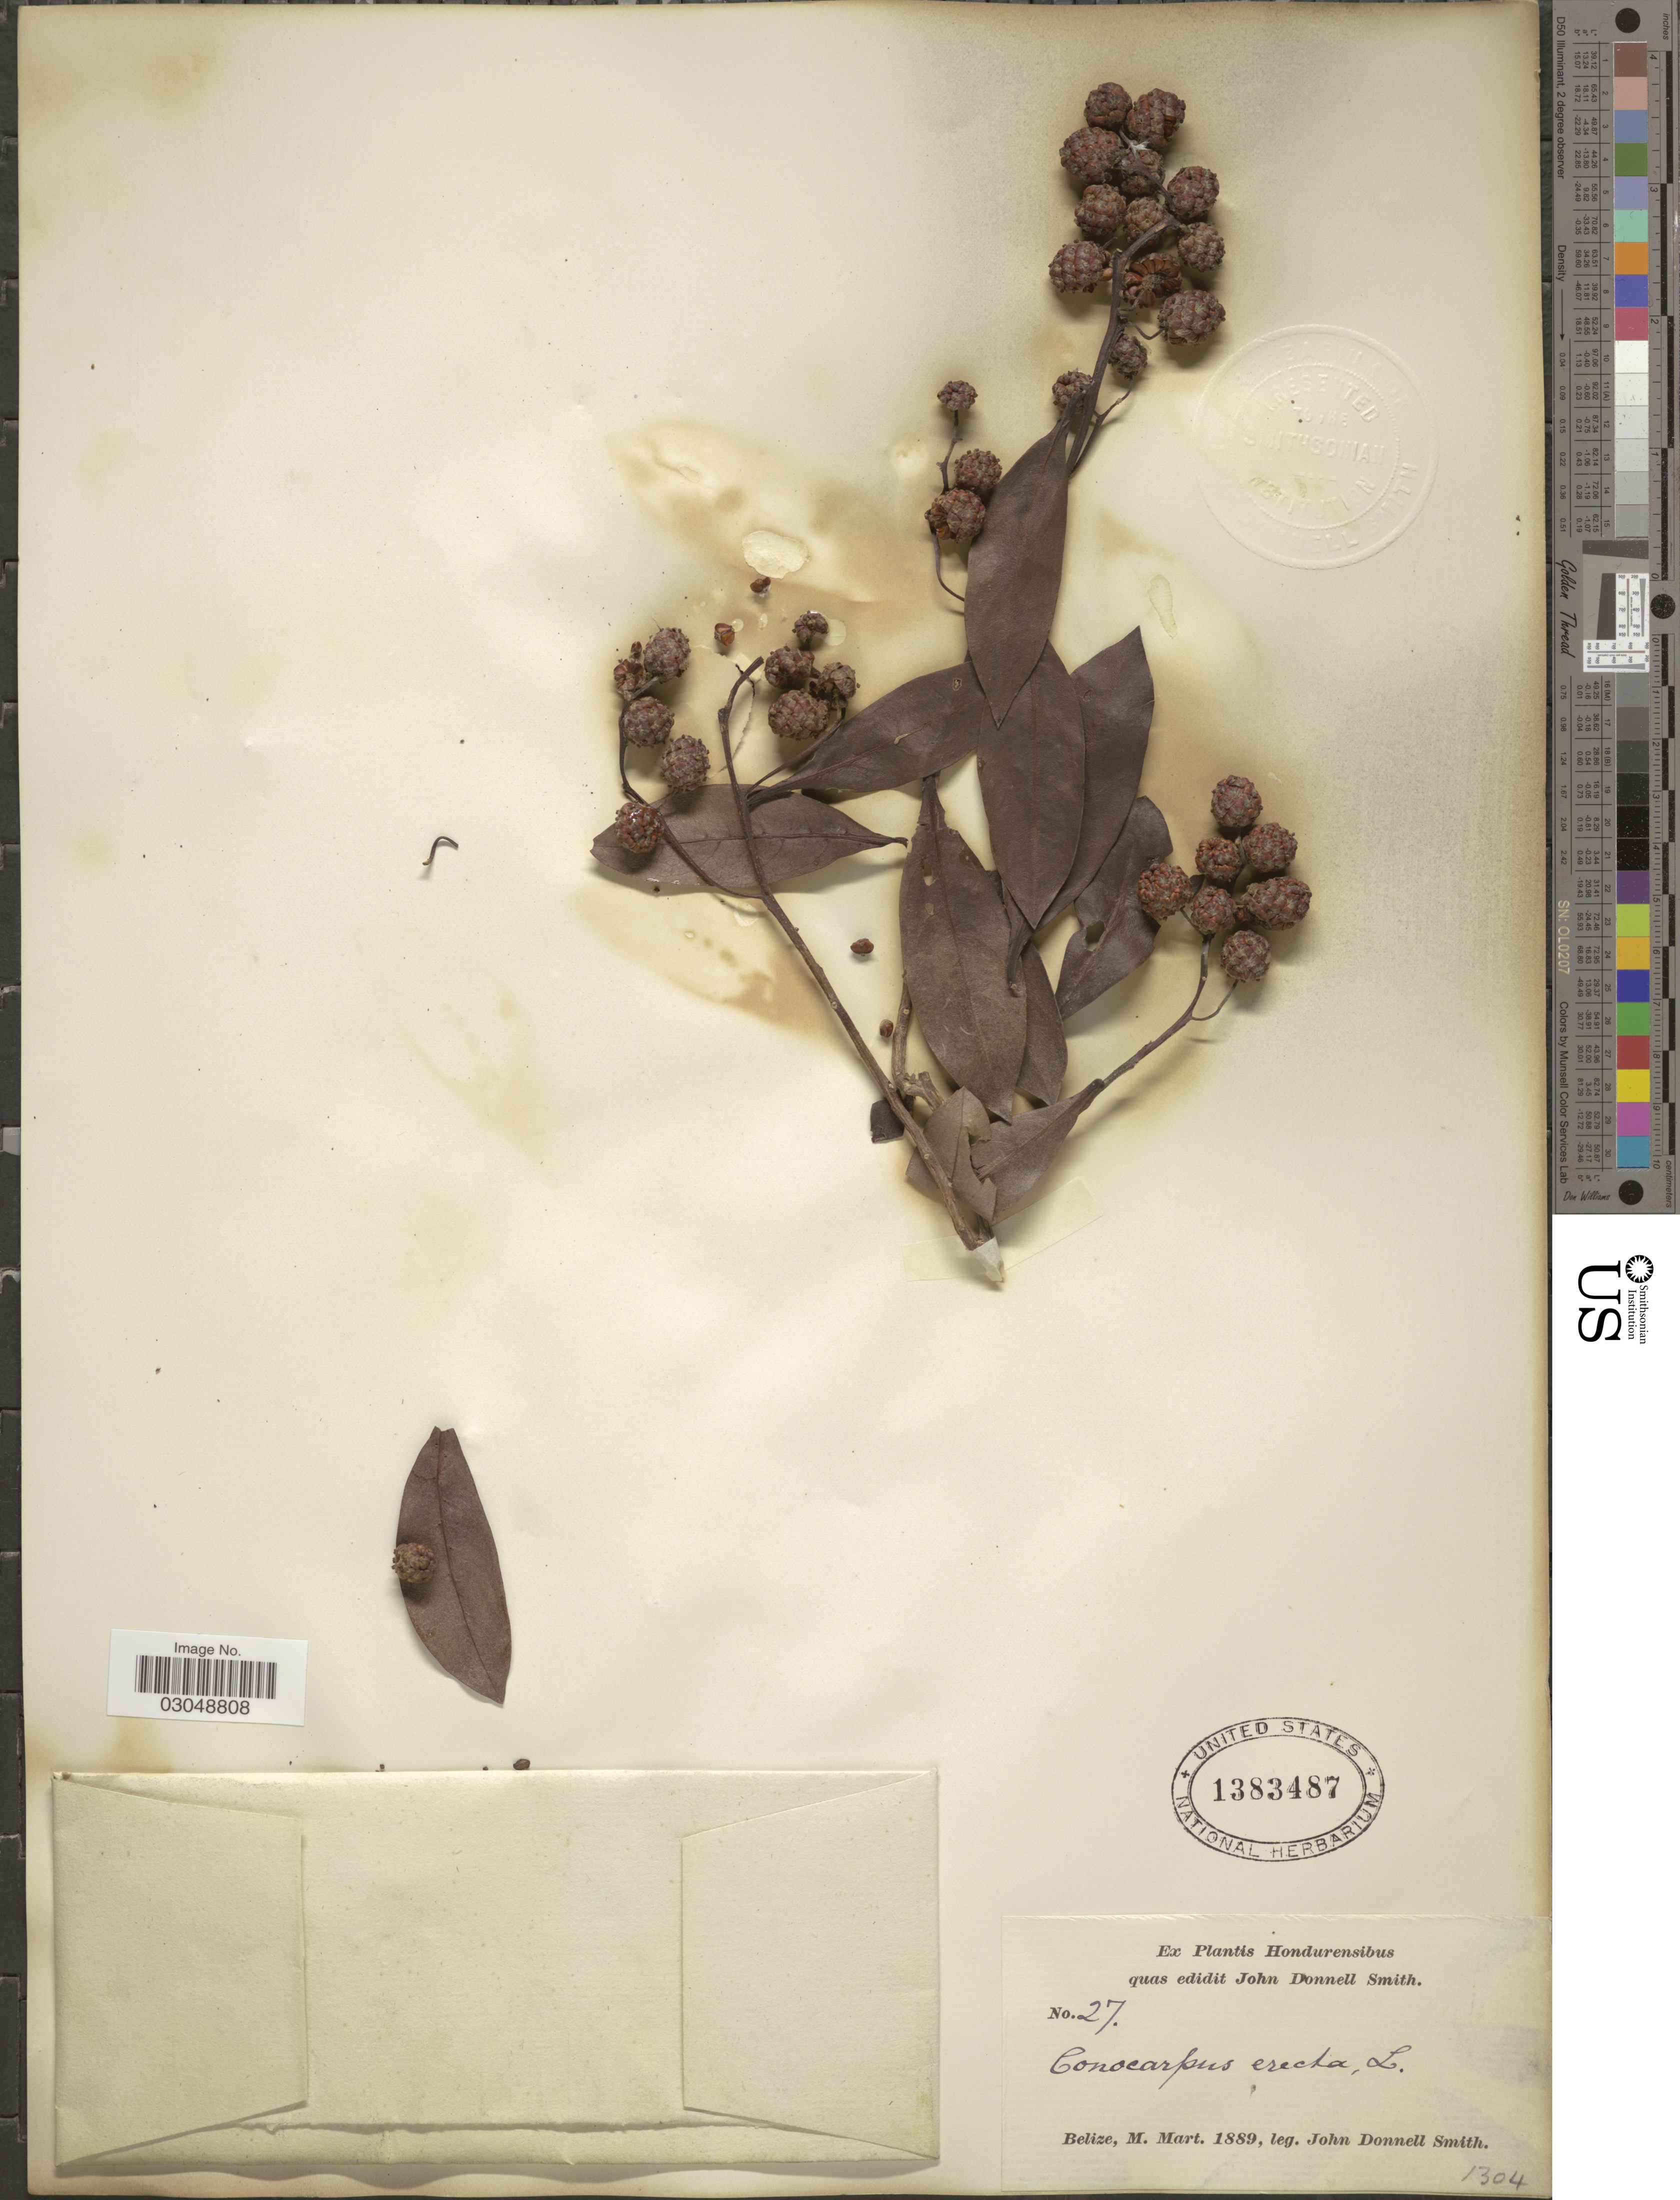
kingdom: Plantae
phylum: Tracheophyta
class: Magnoliopsida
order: Myrtales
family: Combretaceae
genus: Conocarpus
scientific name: Conocarpus erectus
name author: L.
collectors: J. Donnell Smith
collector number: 27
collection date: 1889-03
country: Belize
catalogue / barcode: US 1383487